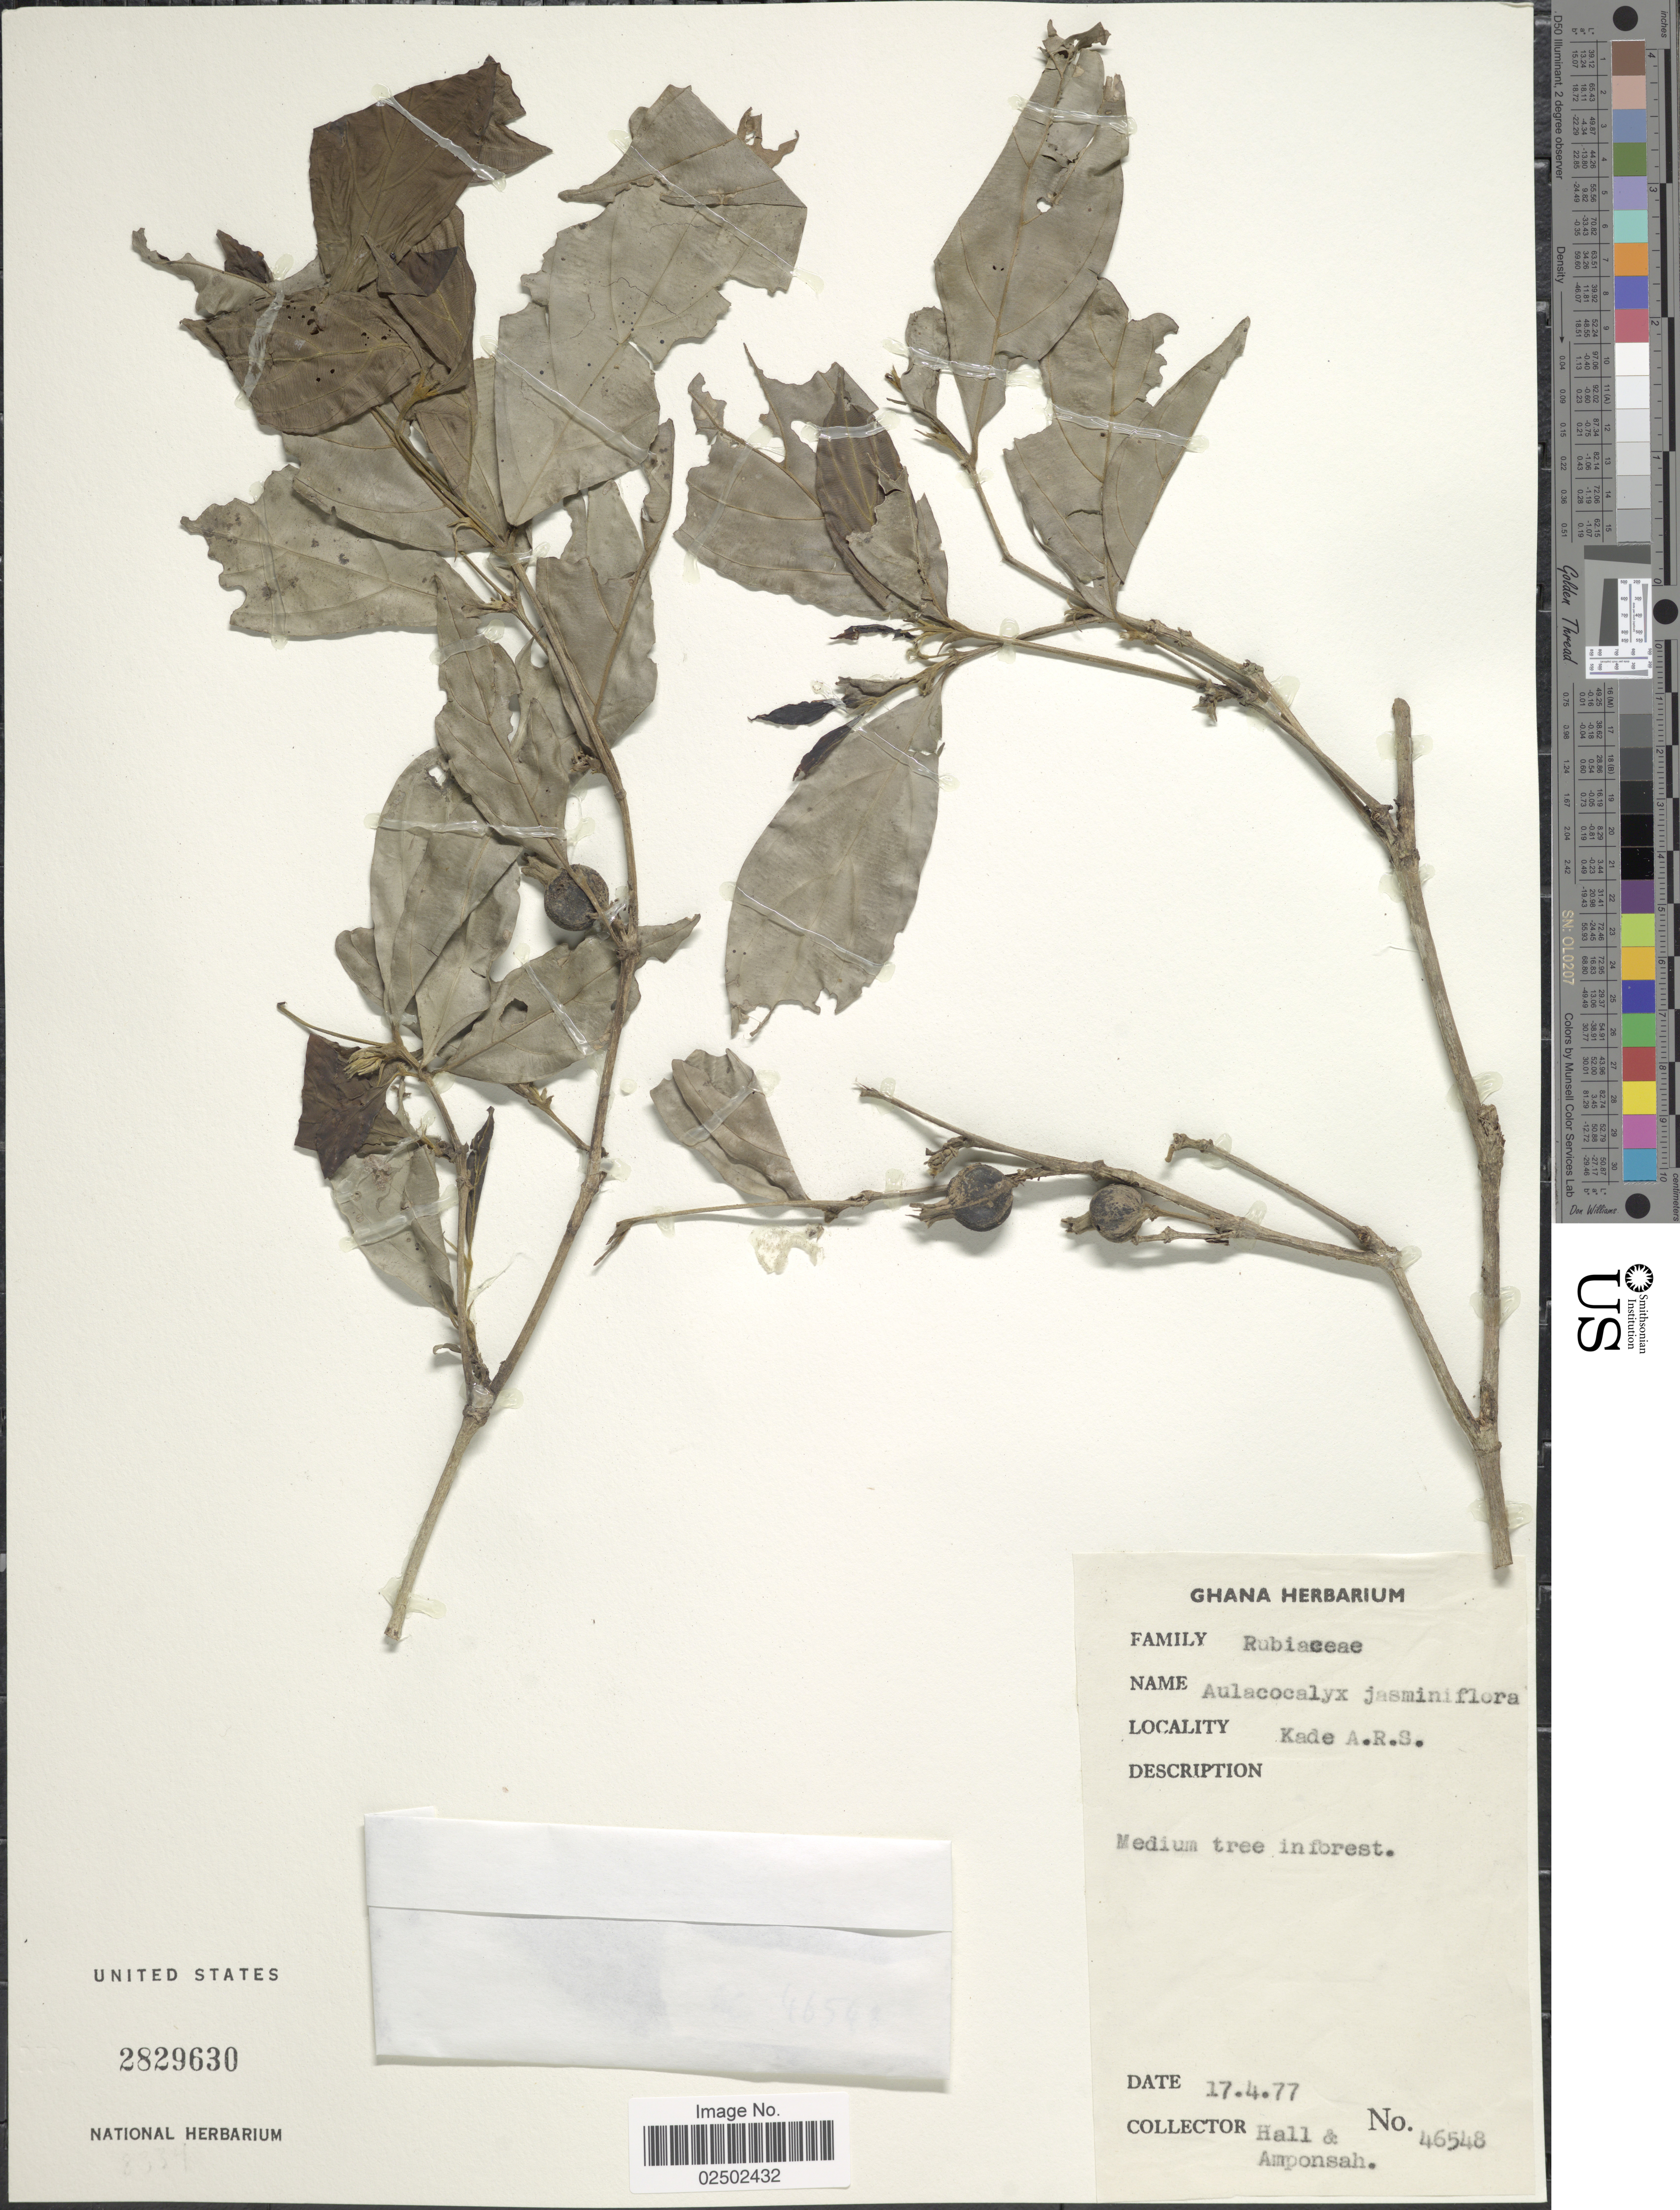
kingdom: Plantae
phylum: Tracheophyta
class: Magnoliopsida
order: Gentianales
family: Rubiaceae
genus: Aulacocalyx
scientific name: Aulacocalyx jasminiflora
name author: Hook. f.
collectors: -- Hall & -. Amponsah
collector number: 46548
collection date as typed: Transcribed d/m/y: 17/4/77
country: Ghana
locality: Kade A. R. S.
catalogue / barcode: US 2829630